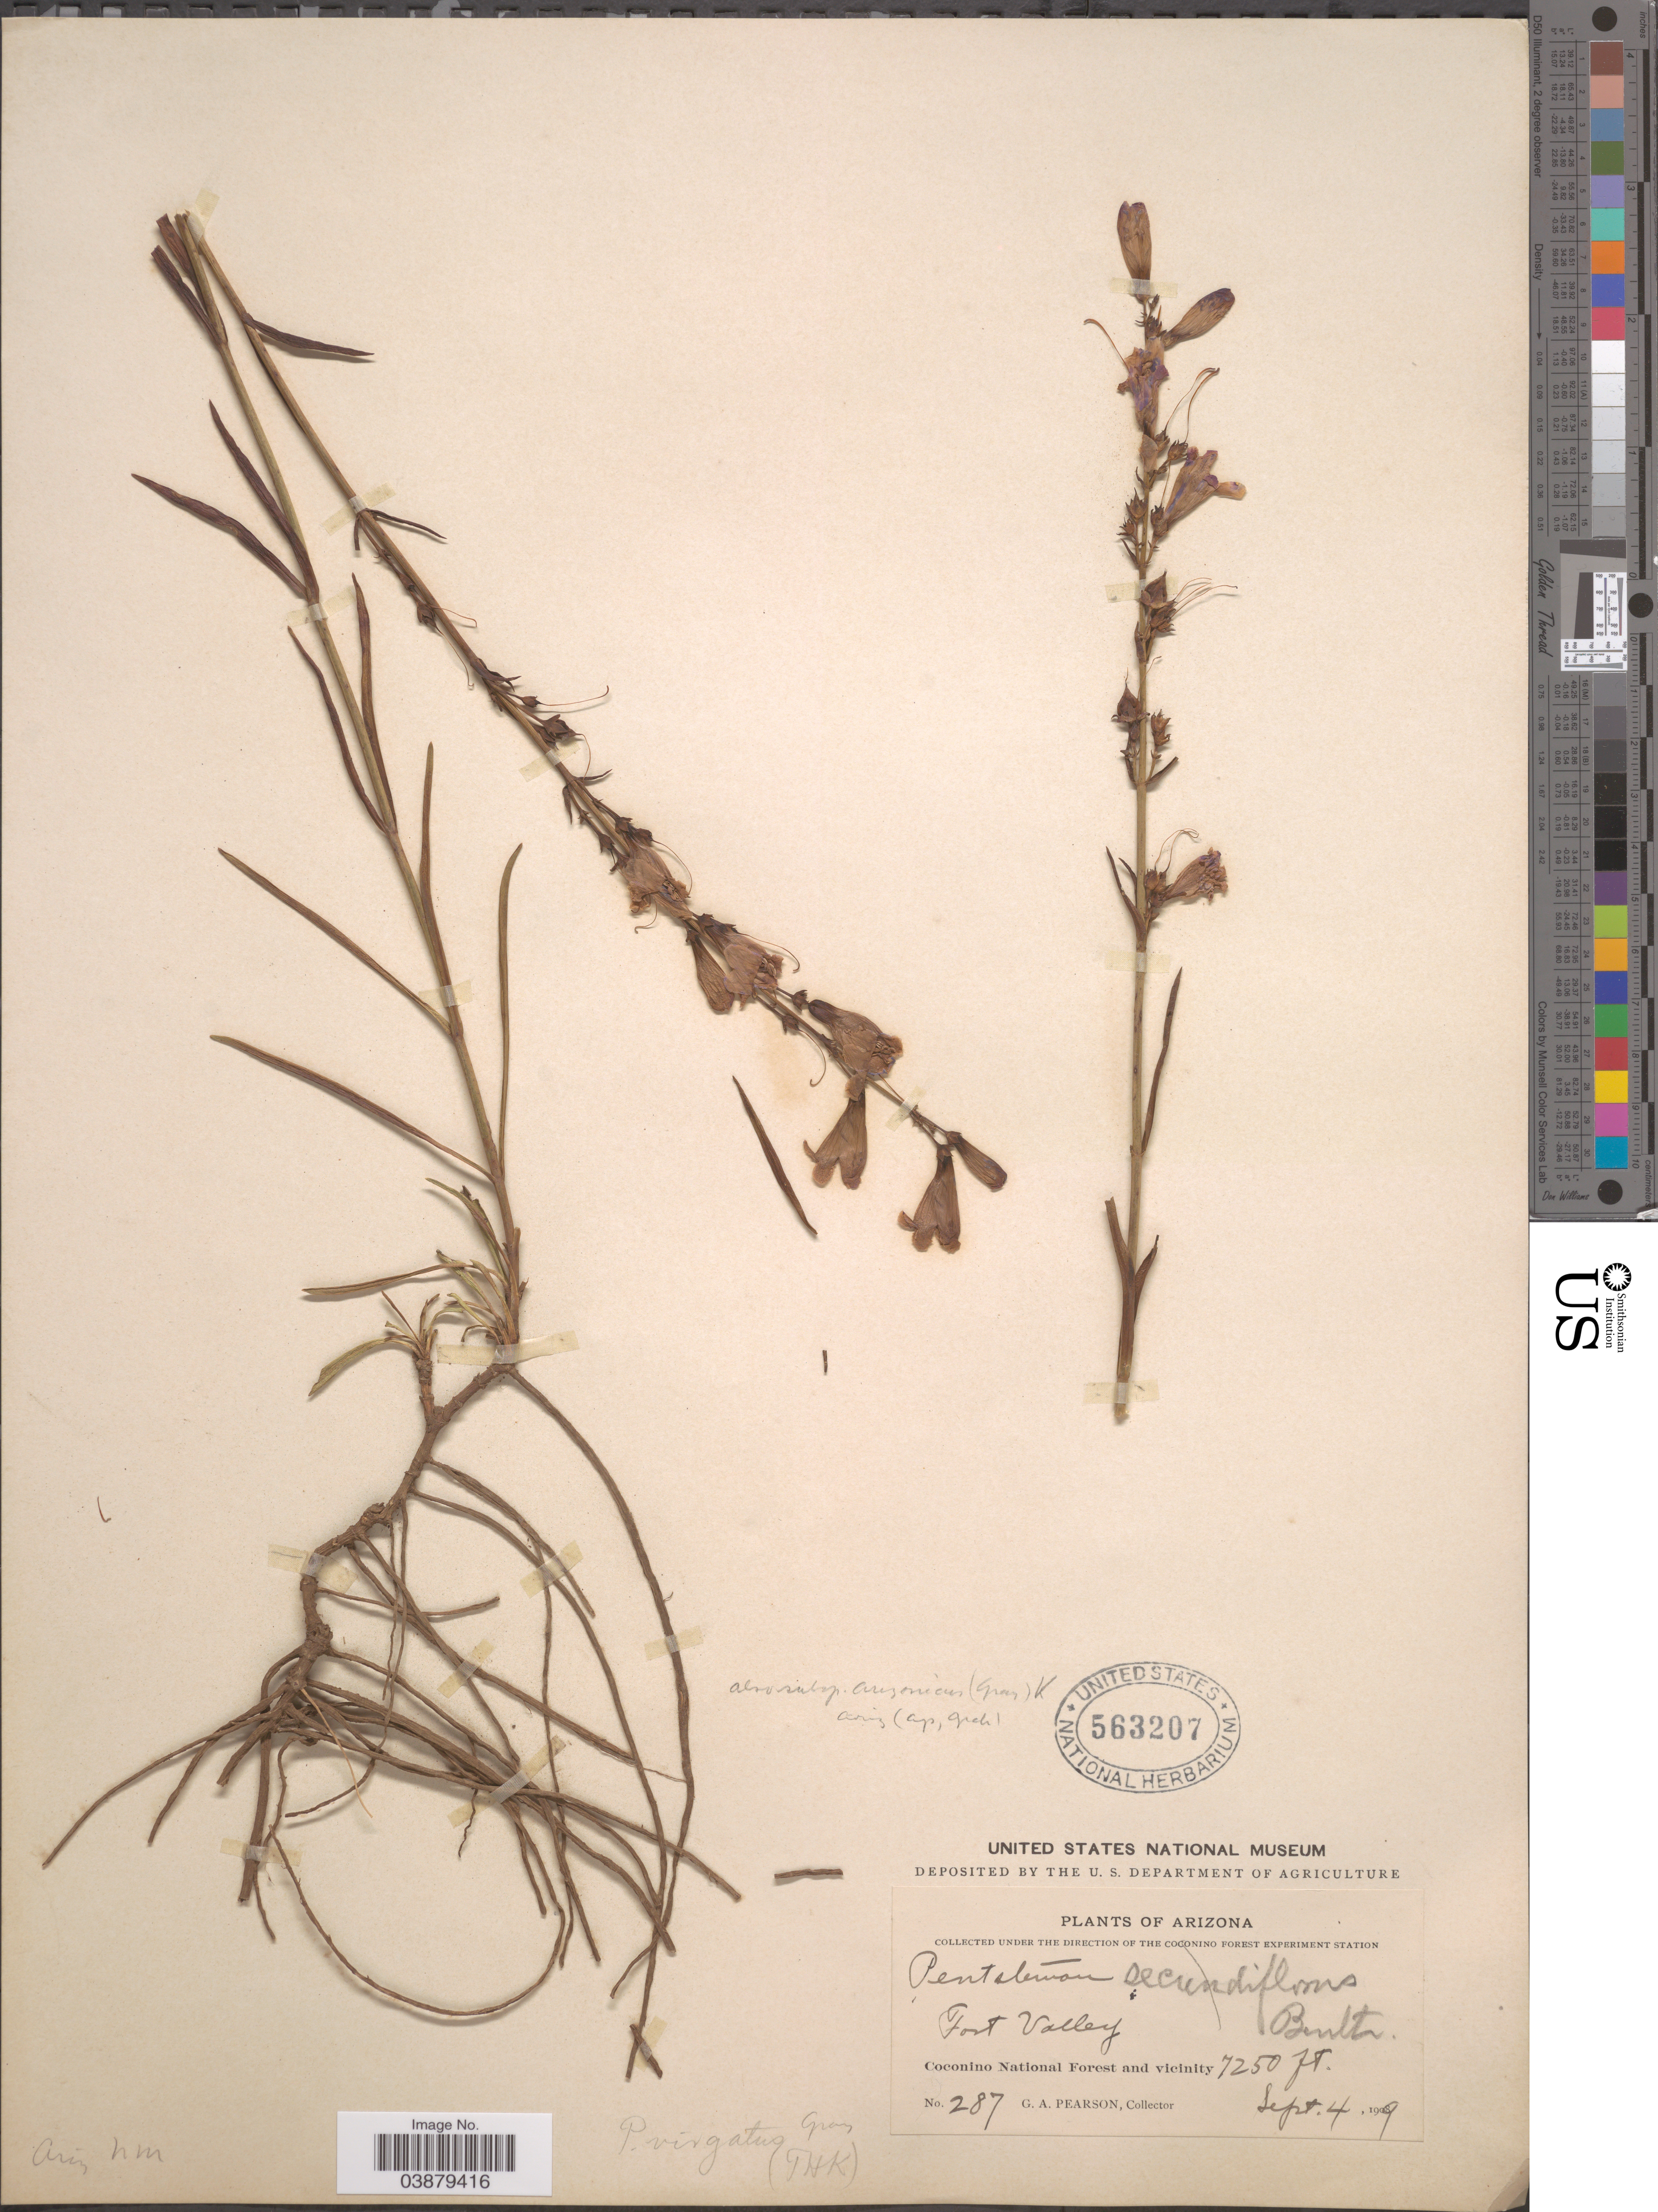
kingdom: Plantae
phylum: Tracheophyta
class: Magnoliopsida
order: Lamiales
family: Plantaginaceae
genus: Penstemon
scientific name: Penstemon sp.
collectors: G. Pearson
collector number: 287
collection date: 1909-09-04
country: United States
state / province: Arizona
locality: Fort Valley. Coconino National Forest and vicinity.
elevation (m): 2210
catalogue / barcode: US 563207